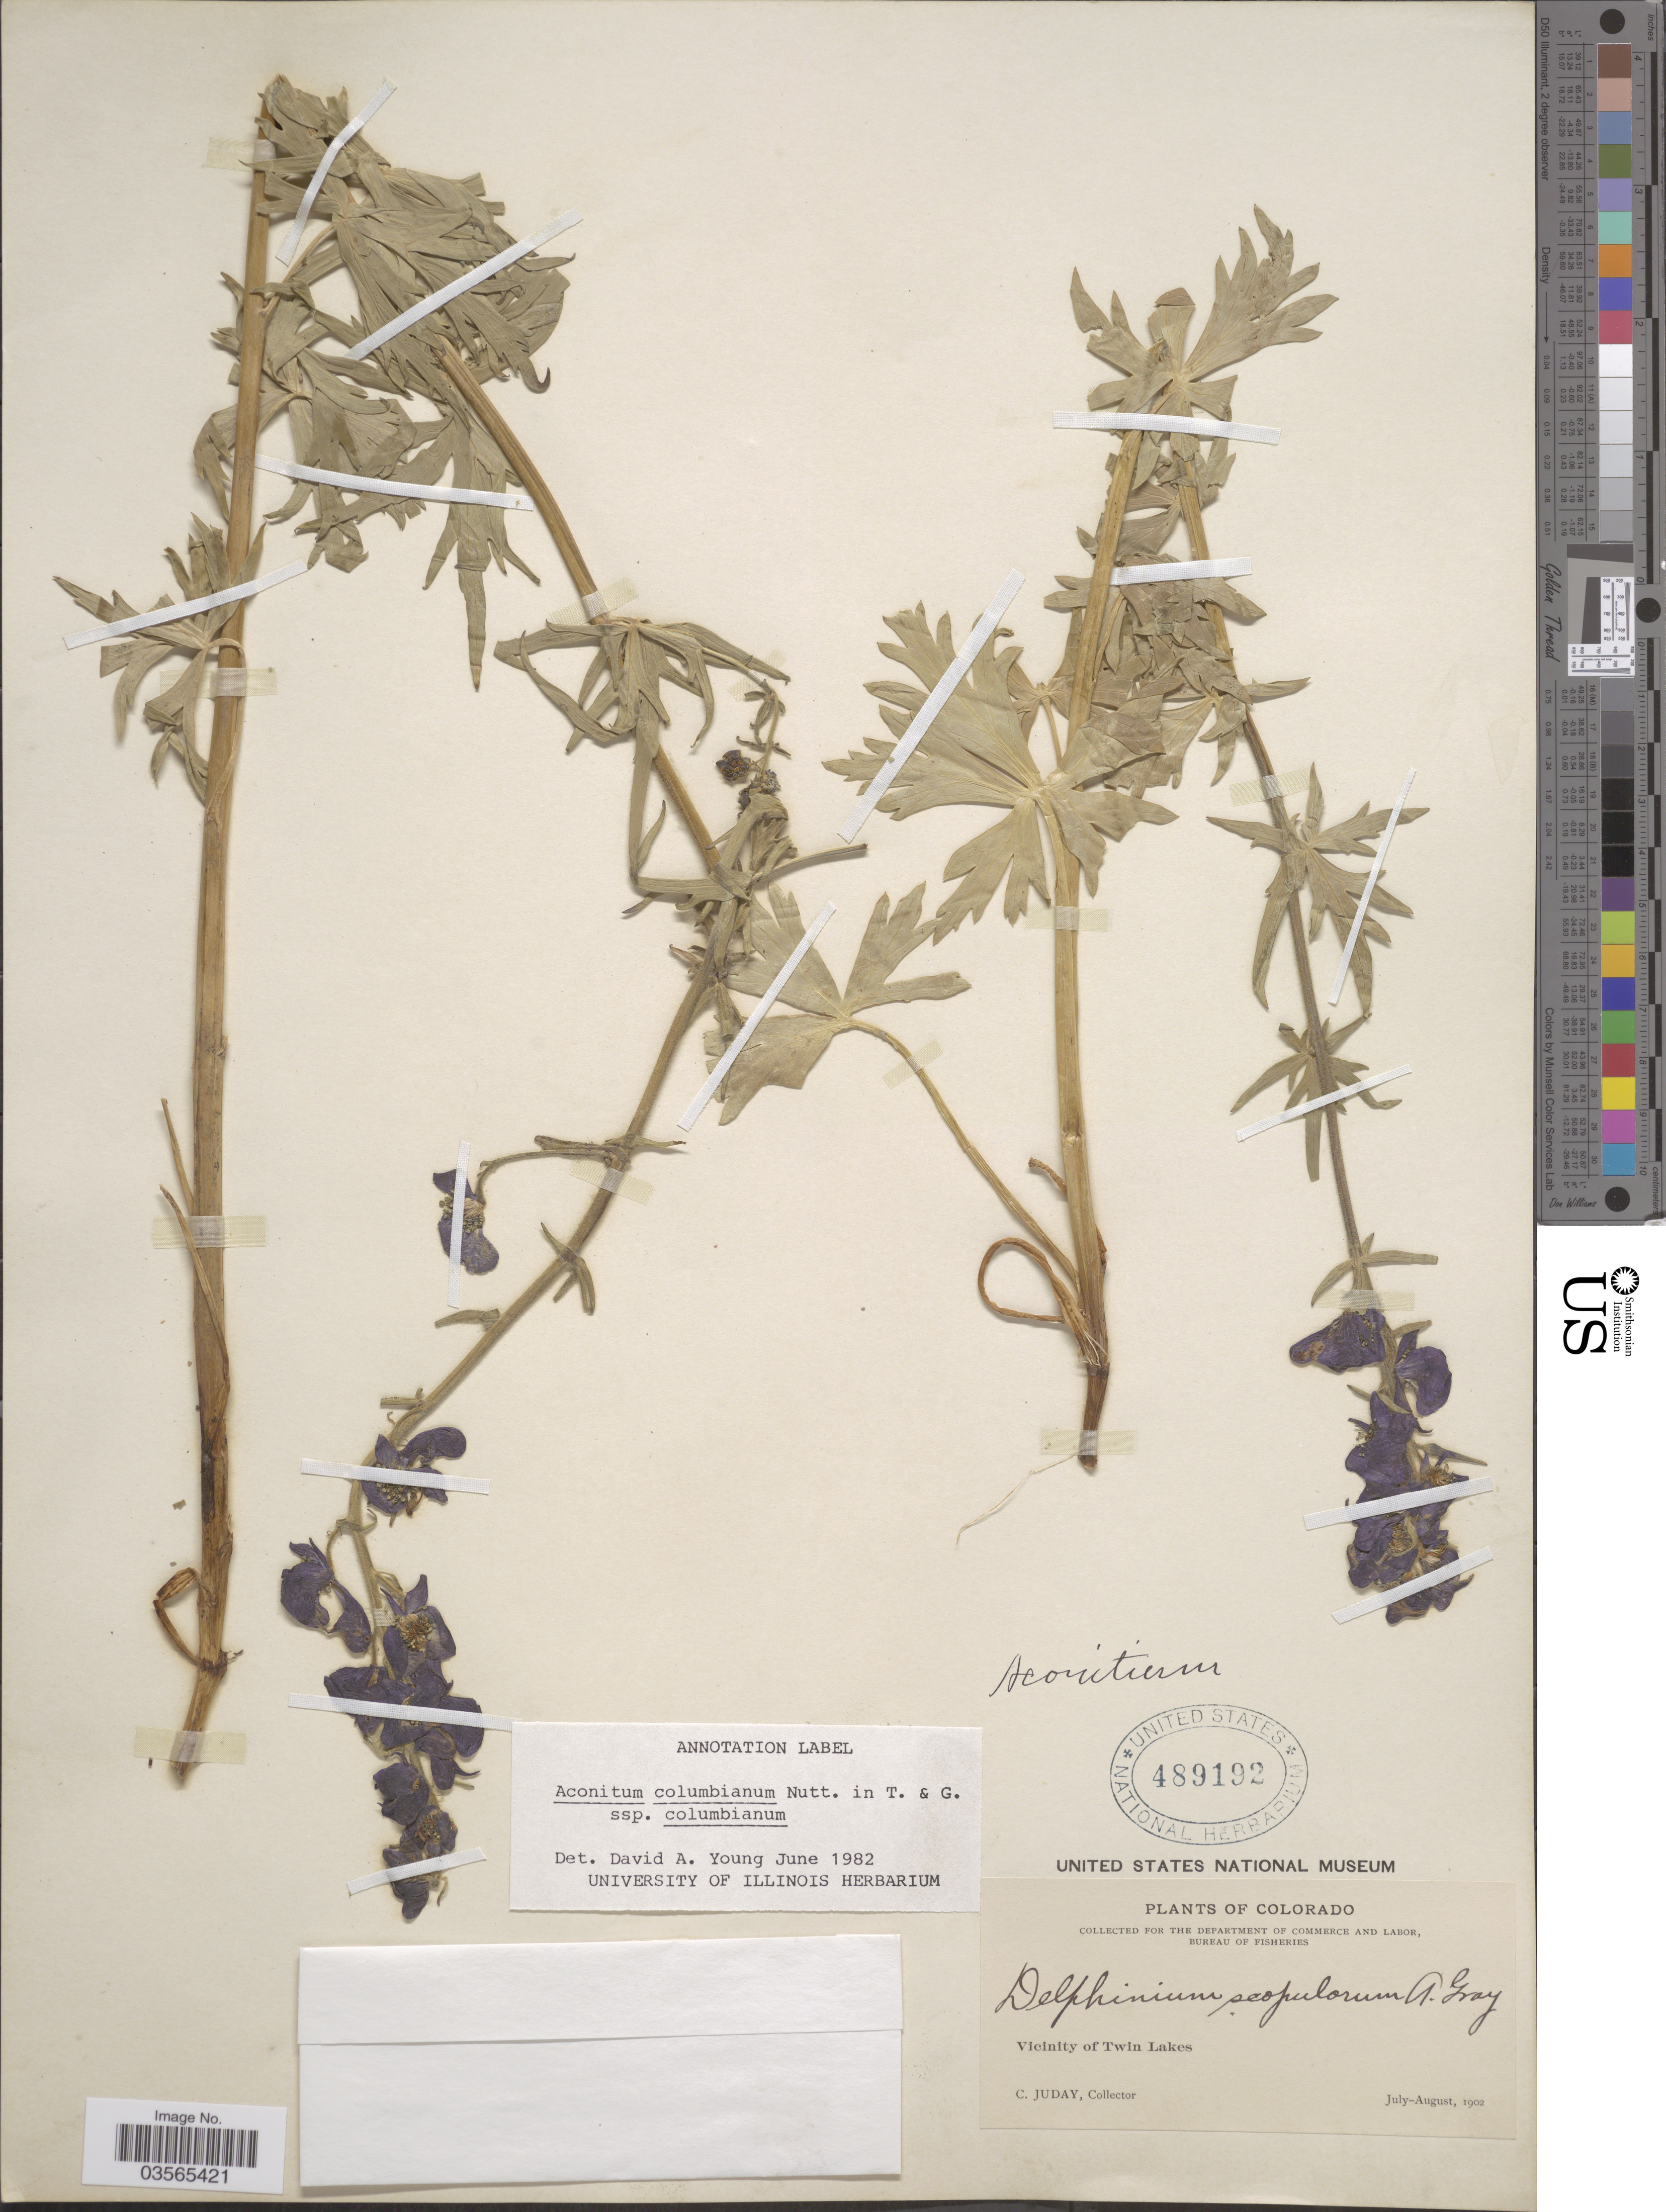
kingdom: Plantae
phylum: Tracheophyta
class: Magnoliopsida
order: Ranunculales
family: Ranunculaceae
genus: Aconitum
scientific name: Aconitum columbianum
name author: Nutt.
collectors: C. Juday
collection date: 1902-07/1902-08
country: United States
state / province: Colorado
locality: Vicinity of Twin Lakes.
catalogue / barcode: US 489192